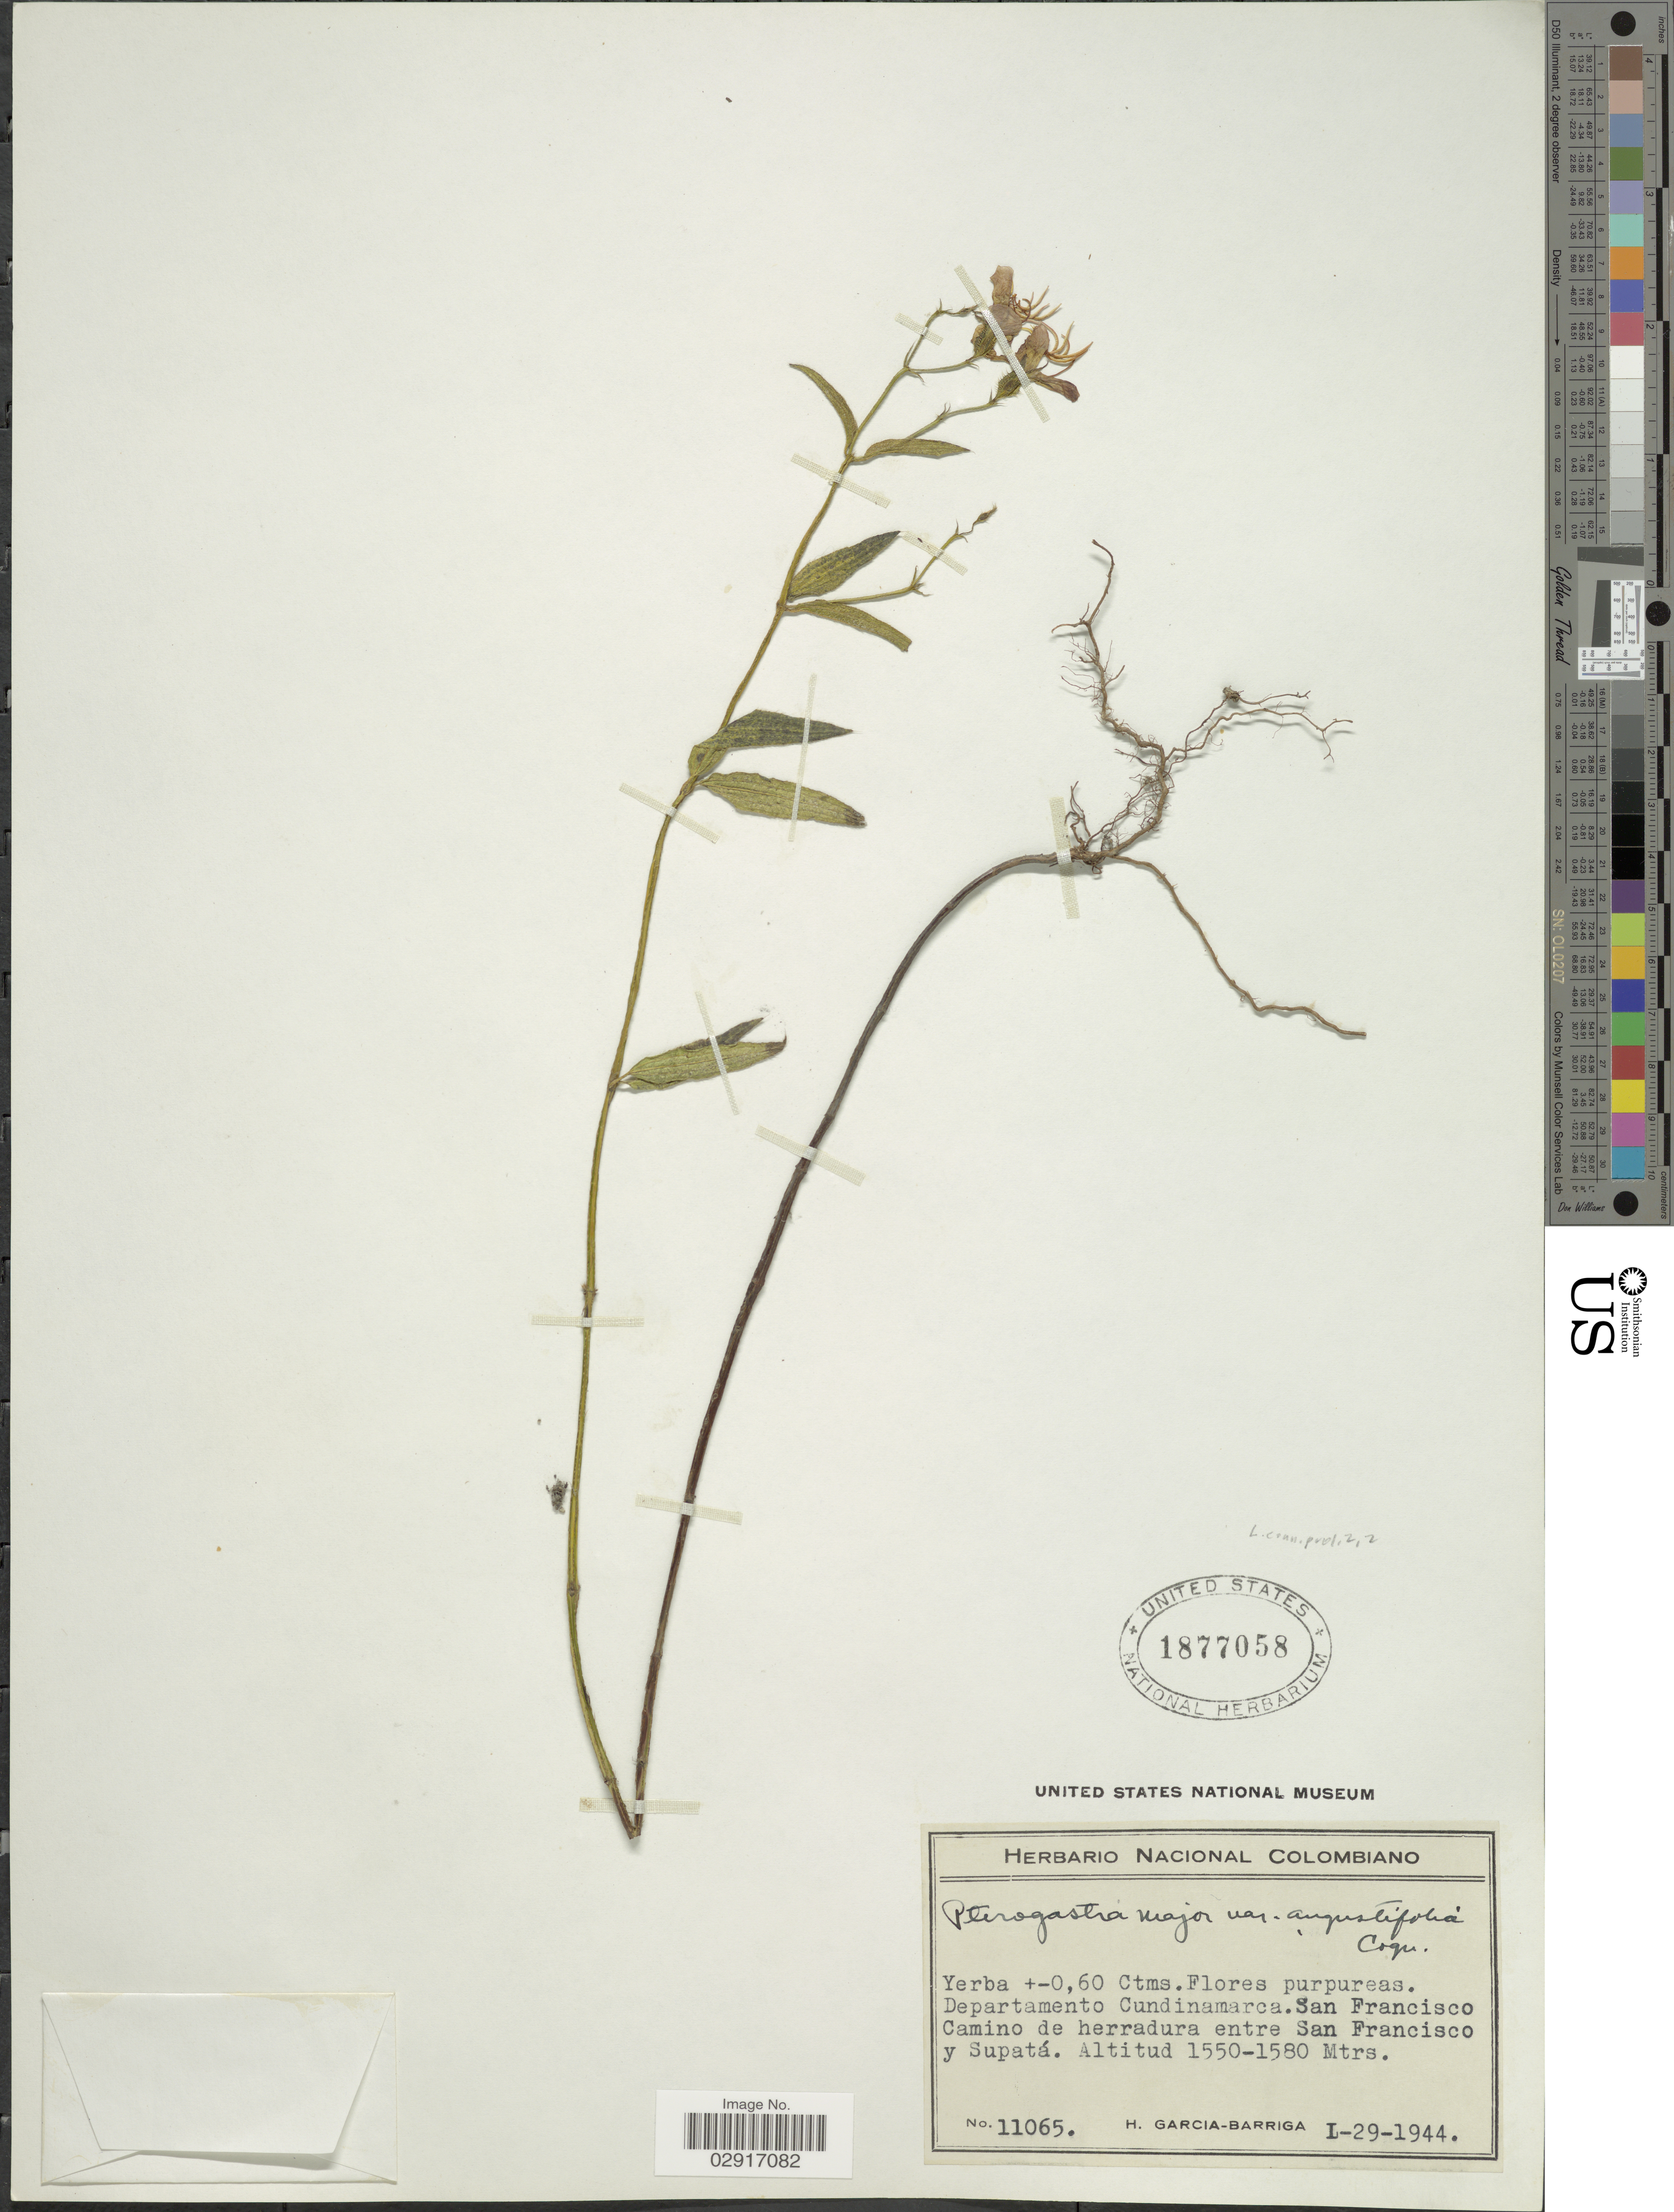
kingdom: Plantae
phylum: Tracheophyta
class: Magnoliopsida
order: Myrtales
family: Melastomataceae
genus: Pterogastra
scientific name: Pterogastra divaricata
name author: (Bonpl.) Naudin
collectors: H. García Barriga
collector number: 11065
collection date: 1944-01-29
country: Colombia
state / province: Cundinamarca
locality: Departamento Cundinamarca. San Francisco Camino de herradura entre San Francisco y Supatá.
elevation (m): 1550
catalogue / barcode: US 1877058